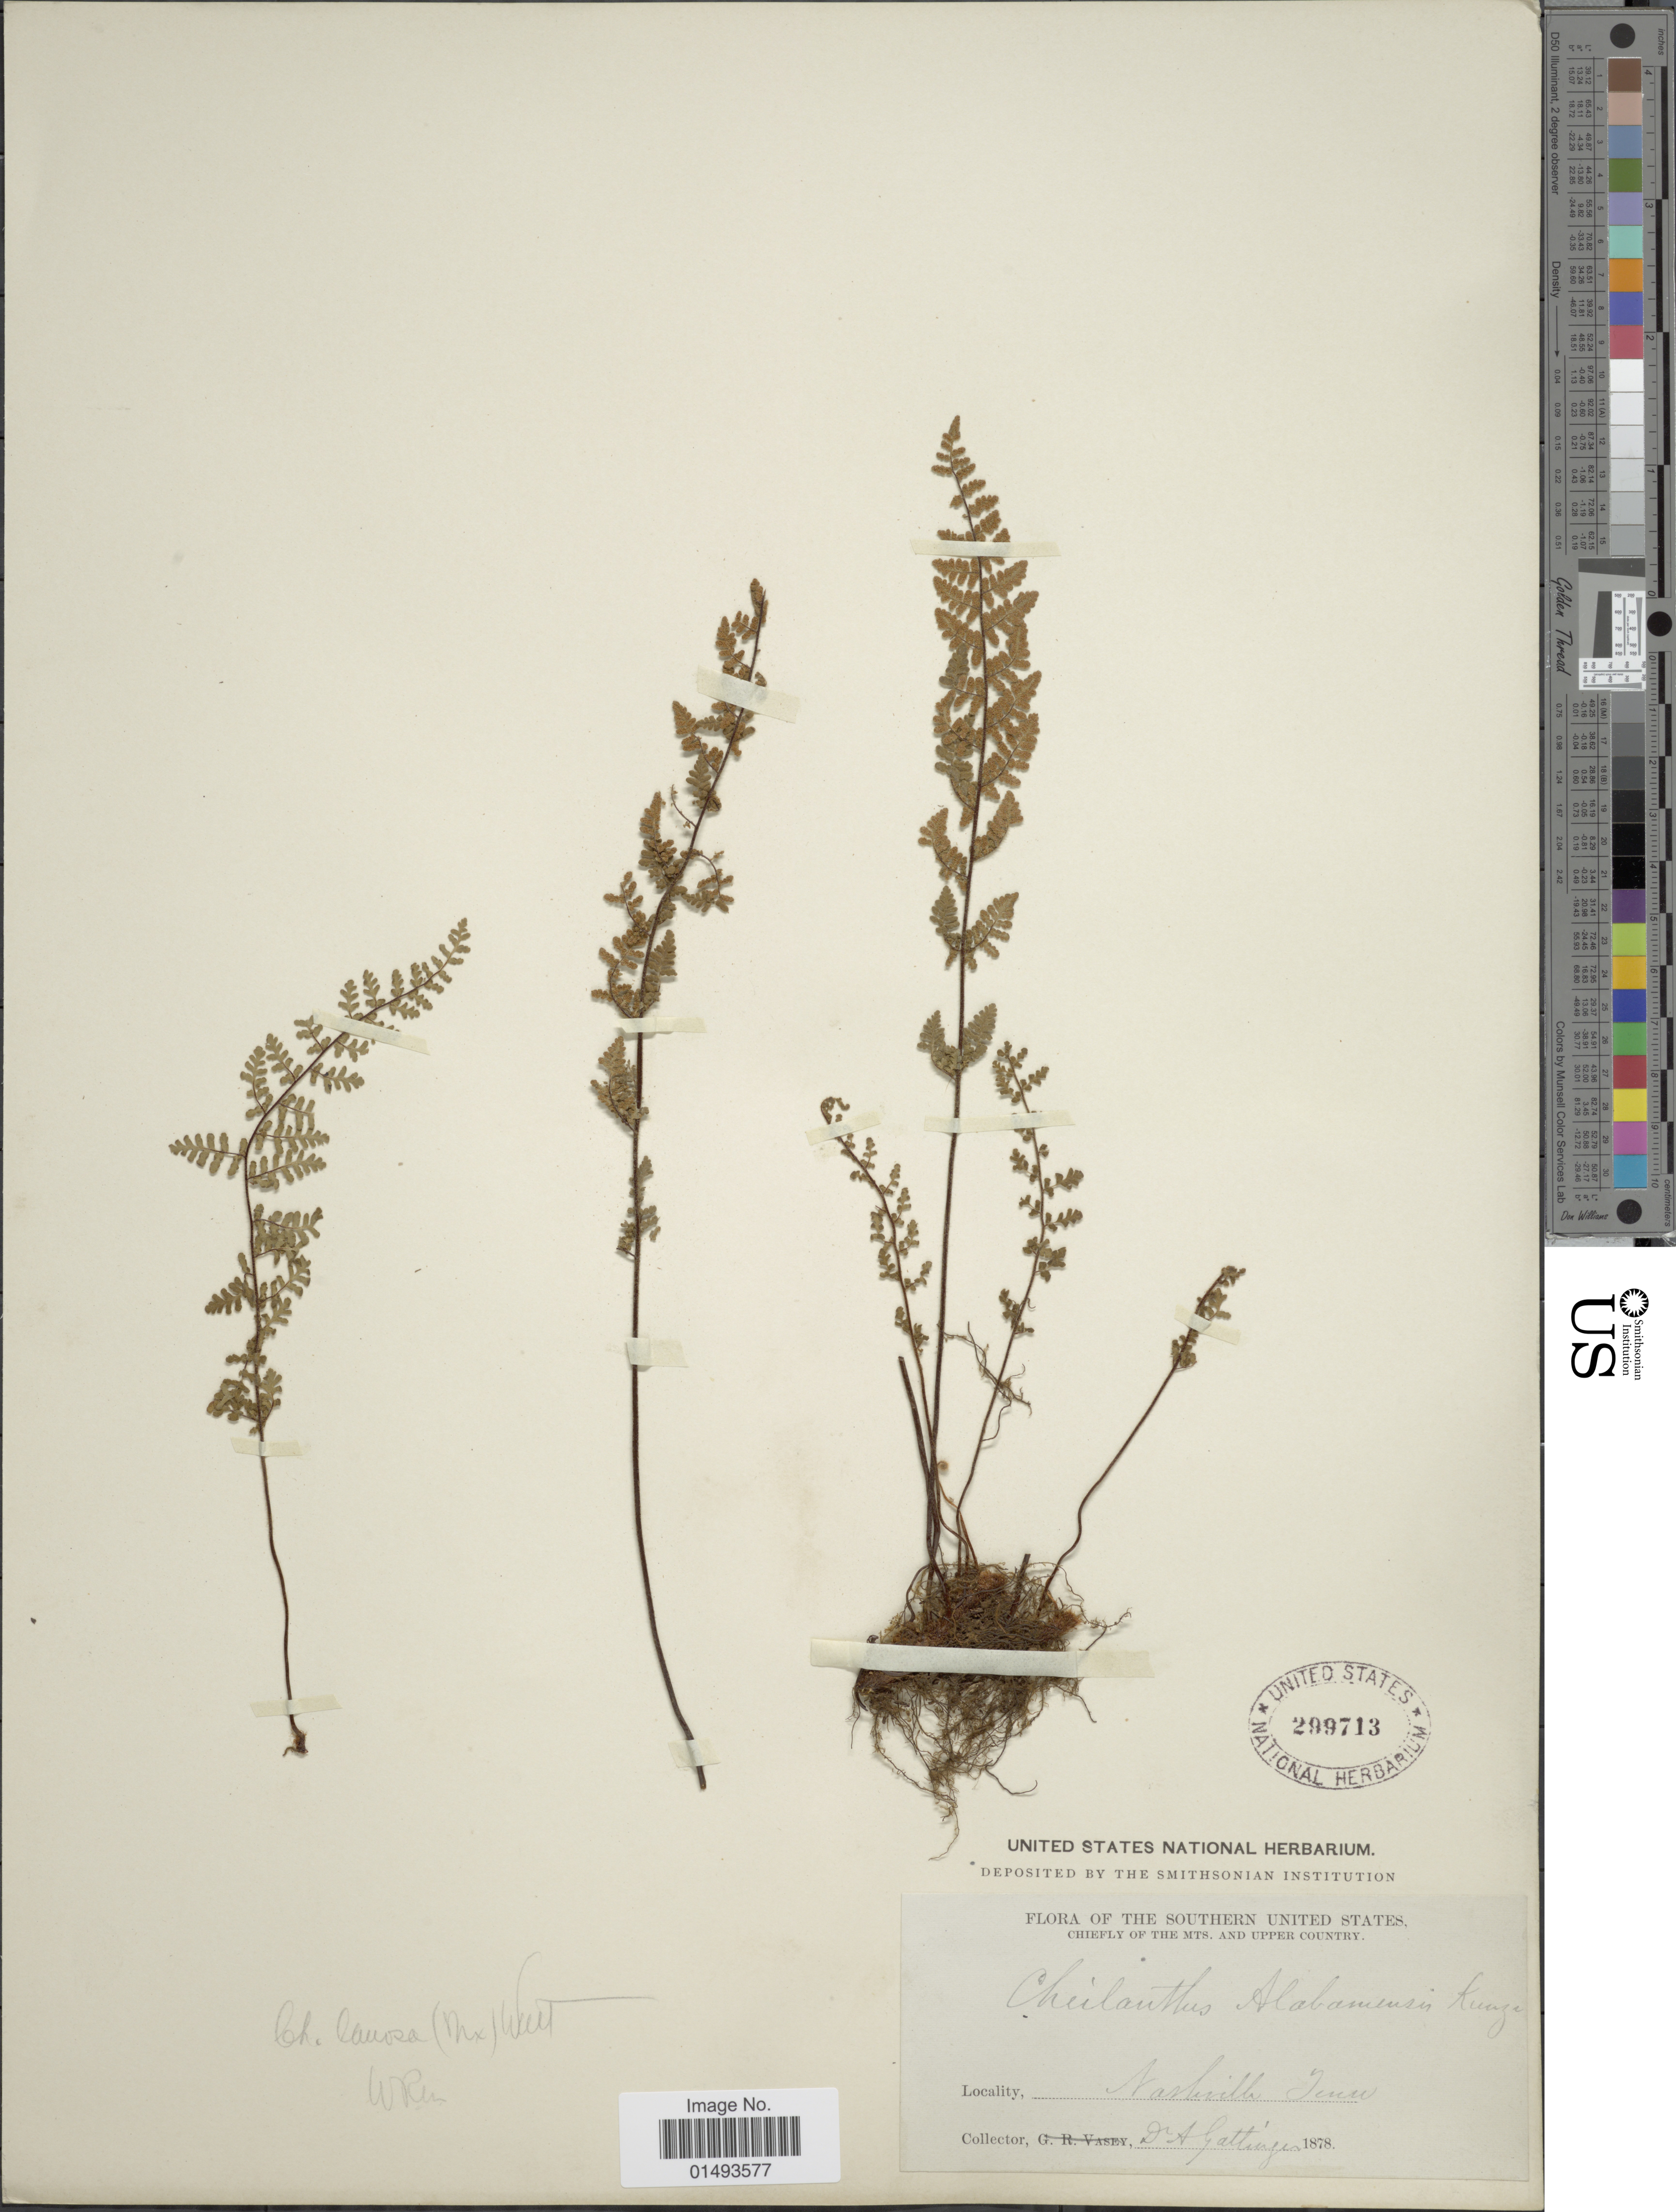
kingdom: Plantae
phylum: Tracheophyta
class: Polypodiopsida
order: Polypodiales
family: Pteridaceae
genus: Myriopteris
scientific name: Myriopteris lanosa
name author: (Michx.) Grusz & Windham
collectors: A. Gattinger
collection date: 1878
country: United States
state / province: Tennessee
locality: Flora of the southern United States, Chiefly of the MTS. and upper country, Nashville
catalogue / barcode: US 299713